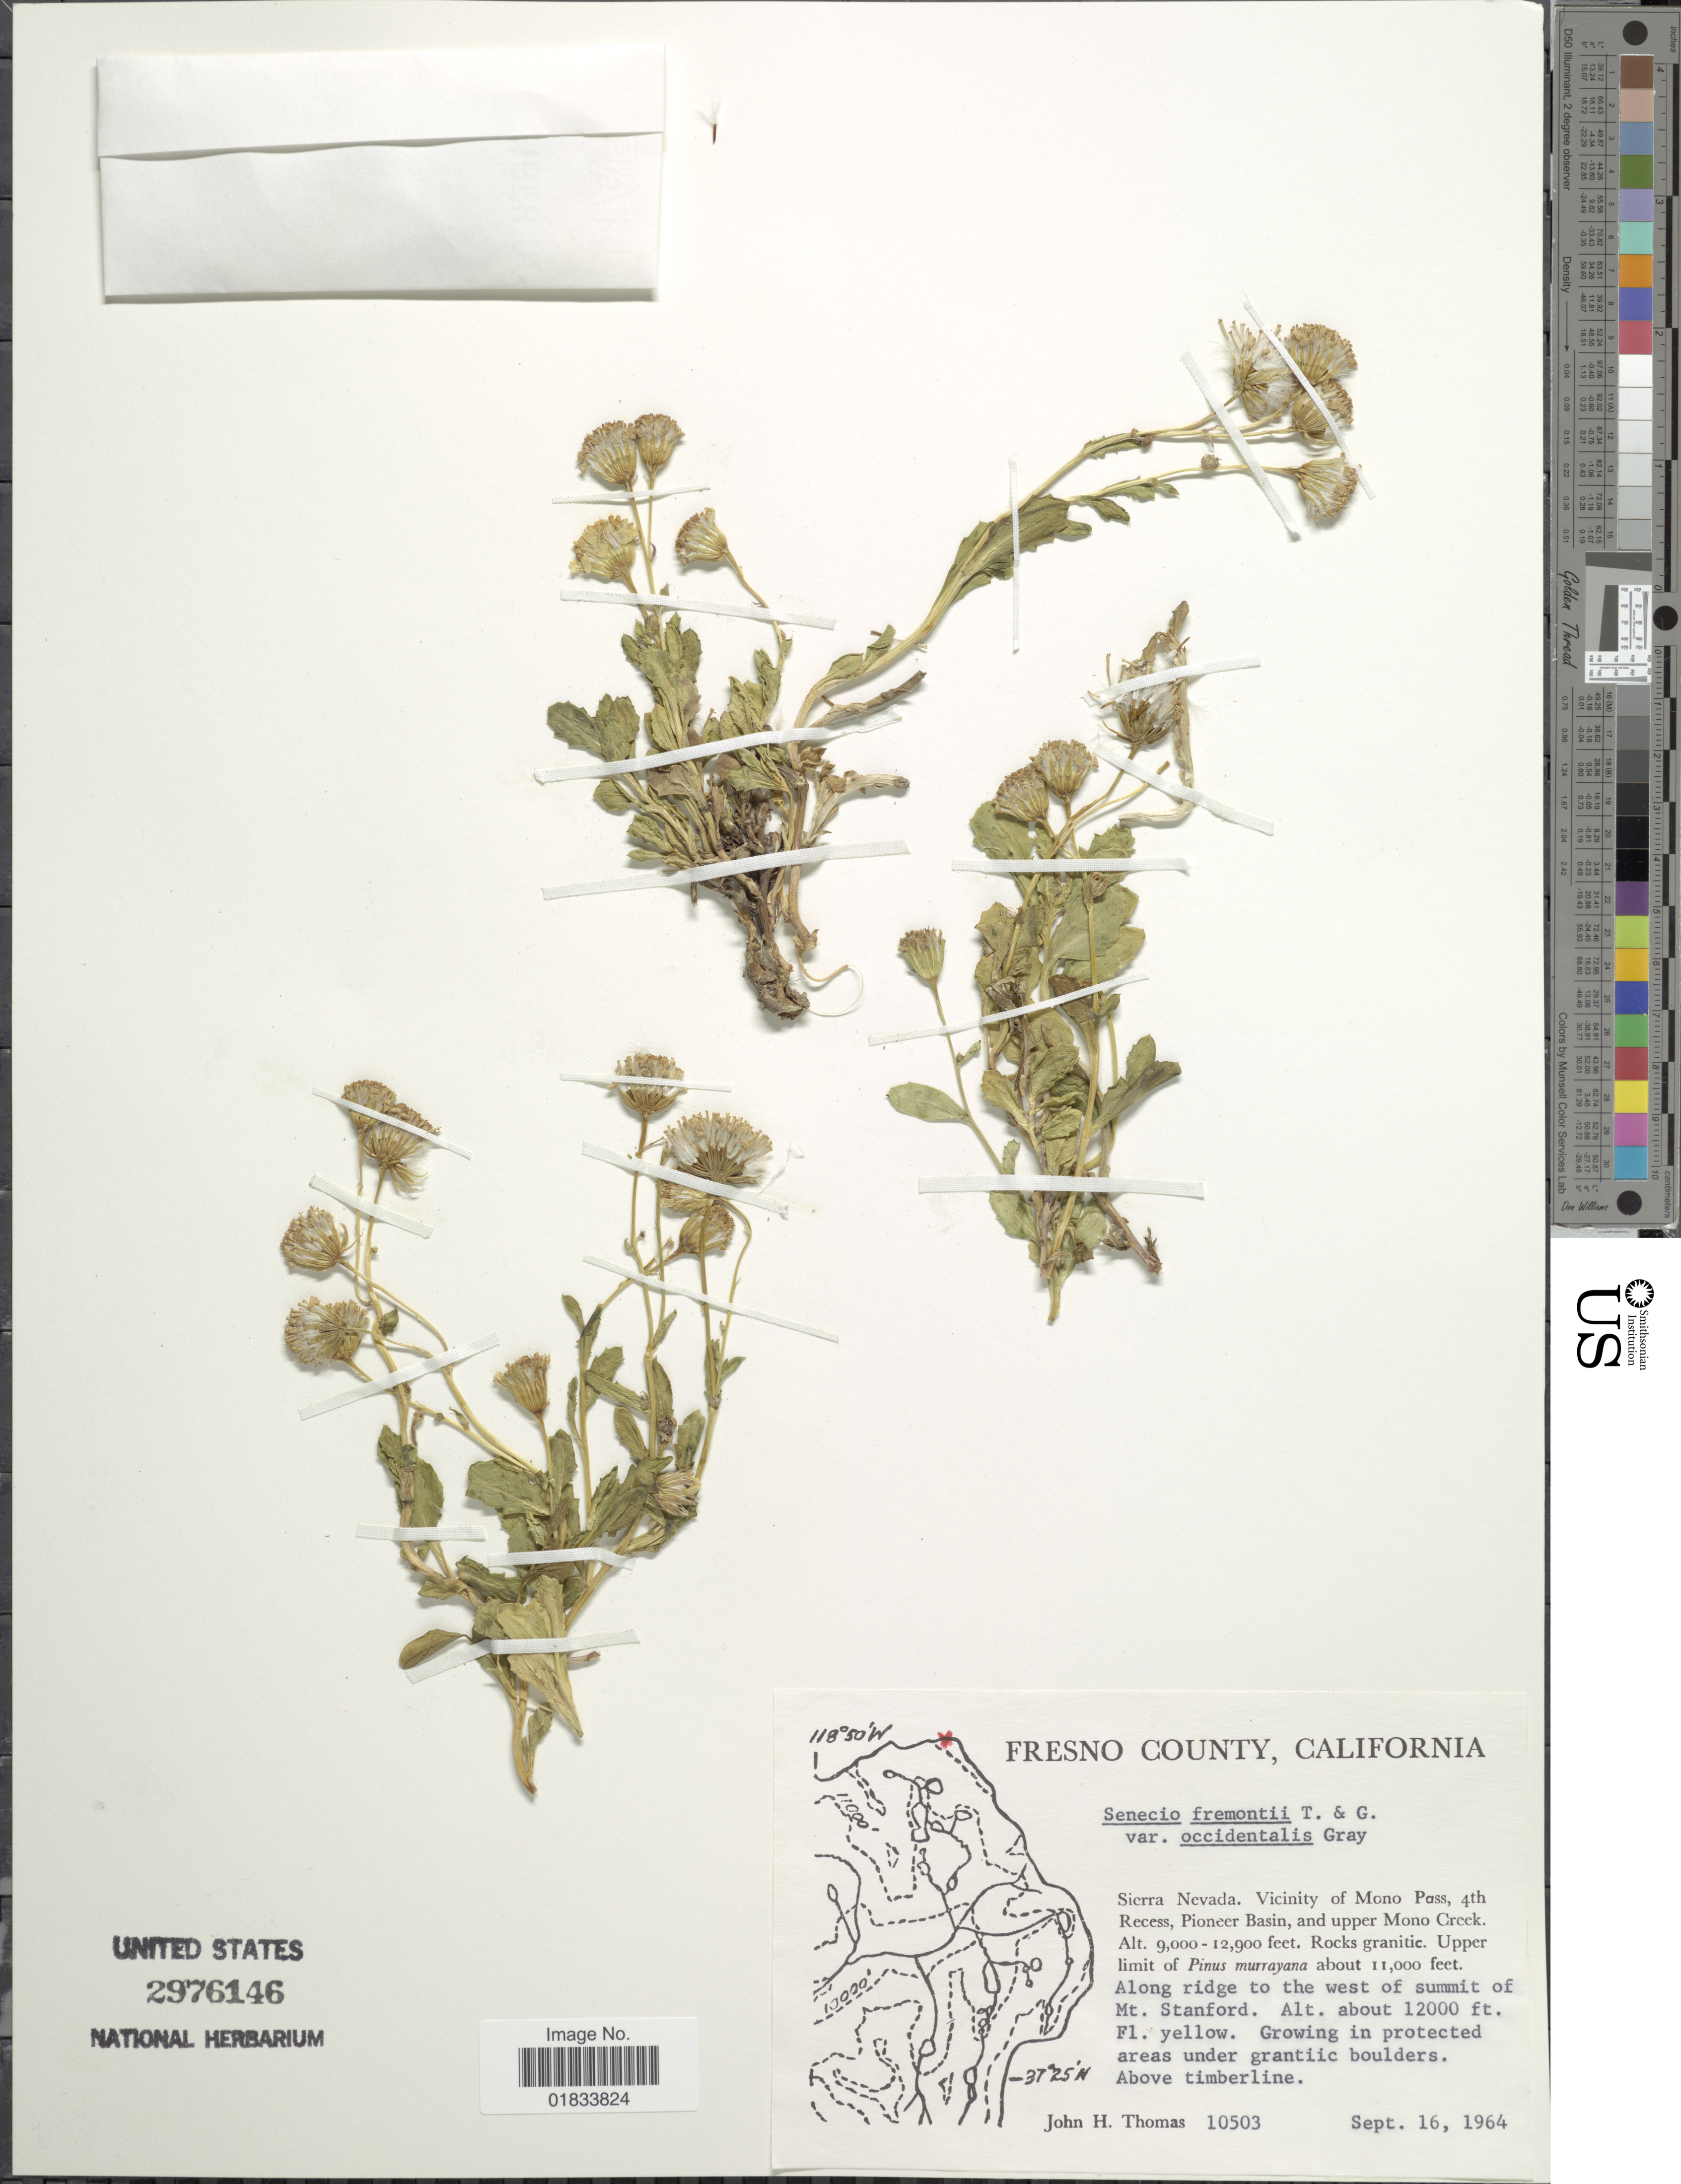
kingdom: Plantae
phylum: Tracheophyta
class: Magnoliopsida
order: Asterales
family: Asteraceae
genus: Senecio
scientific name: Senecio fremontii var. occidentalis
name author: A. Gray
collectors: J. H. Thomas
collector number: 10503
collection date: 1964-09-16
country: United States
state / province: California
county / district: Mono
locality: Sierra Nevada, vicinity of Mono Pass, 4th Recess, Pioneer Basin, and upper Mono Creek. Along ridge to the west of summit of Mt. Stanford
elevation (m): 3658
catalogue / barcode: US 2976146